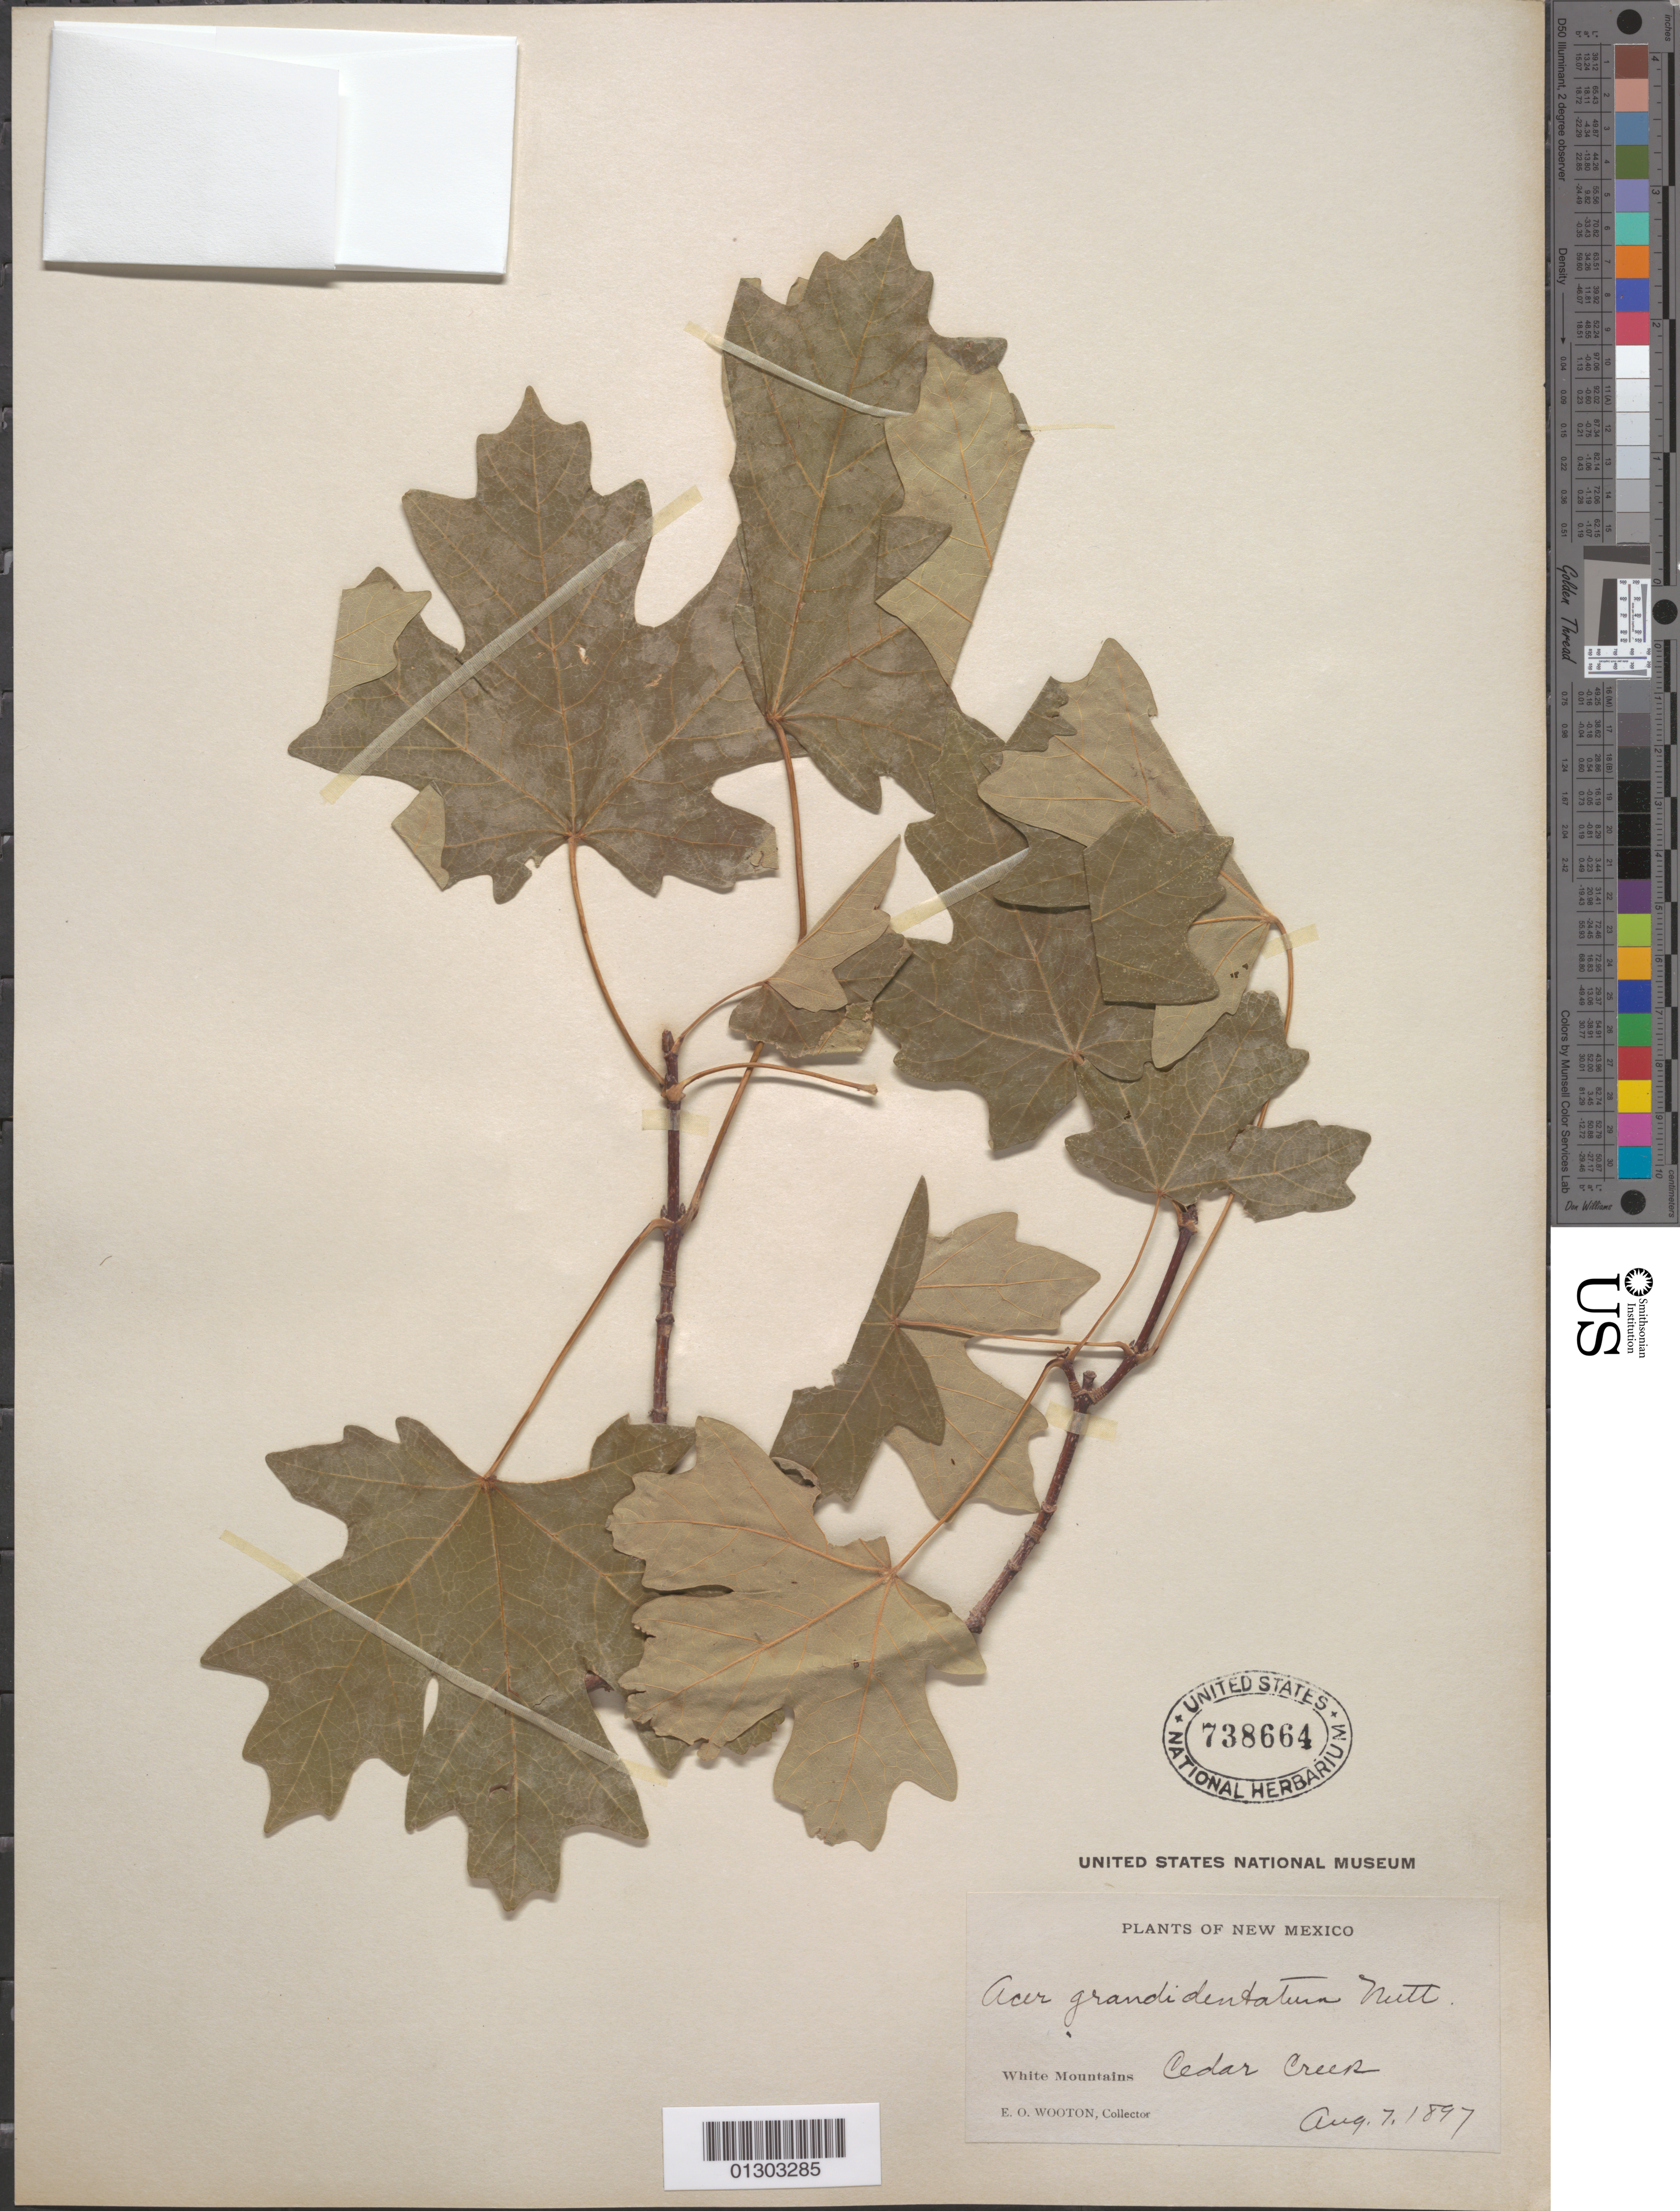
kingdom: Plantae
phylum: Tracheophyta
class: Magnoliopsida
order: Sapindales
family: Sapindaceae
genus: Acer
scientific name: Acer grandidentatum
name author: Nutt.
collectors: E. O. Wooton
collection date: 1897-08-07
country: United States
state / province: New Mexico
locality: White Mountains, Cedar Creek.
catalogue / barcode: US 738664